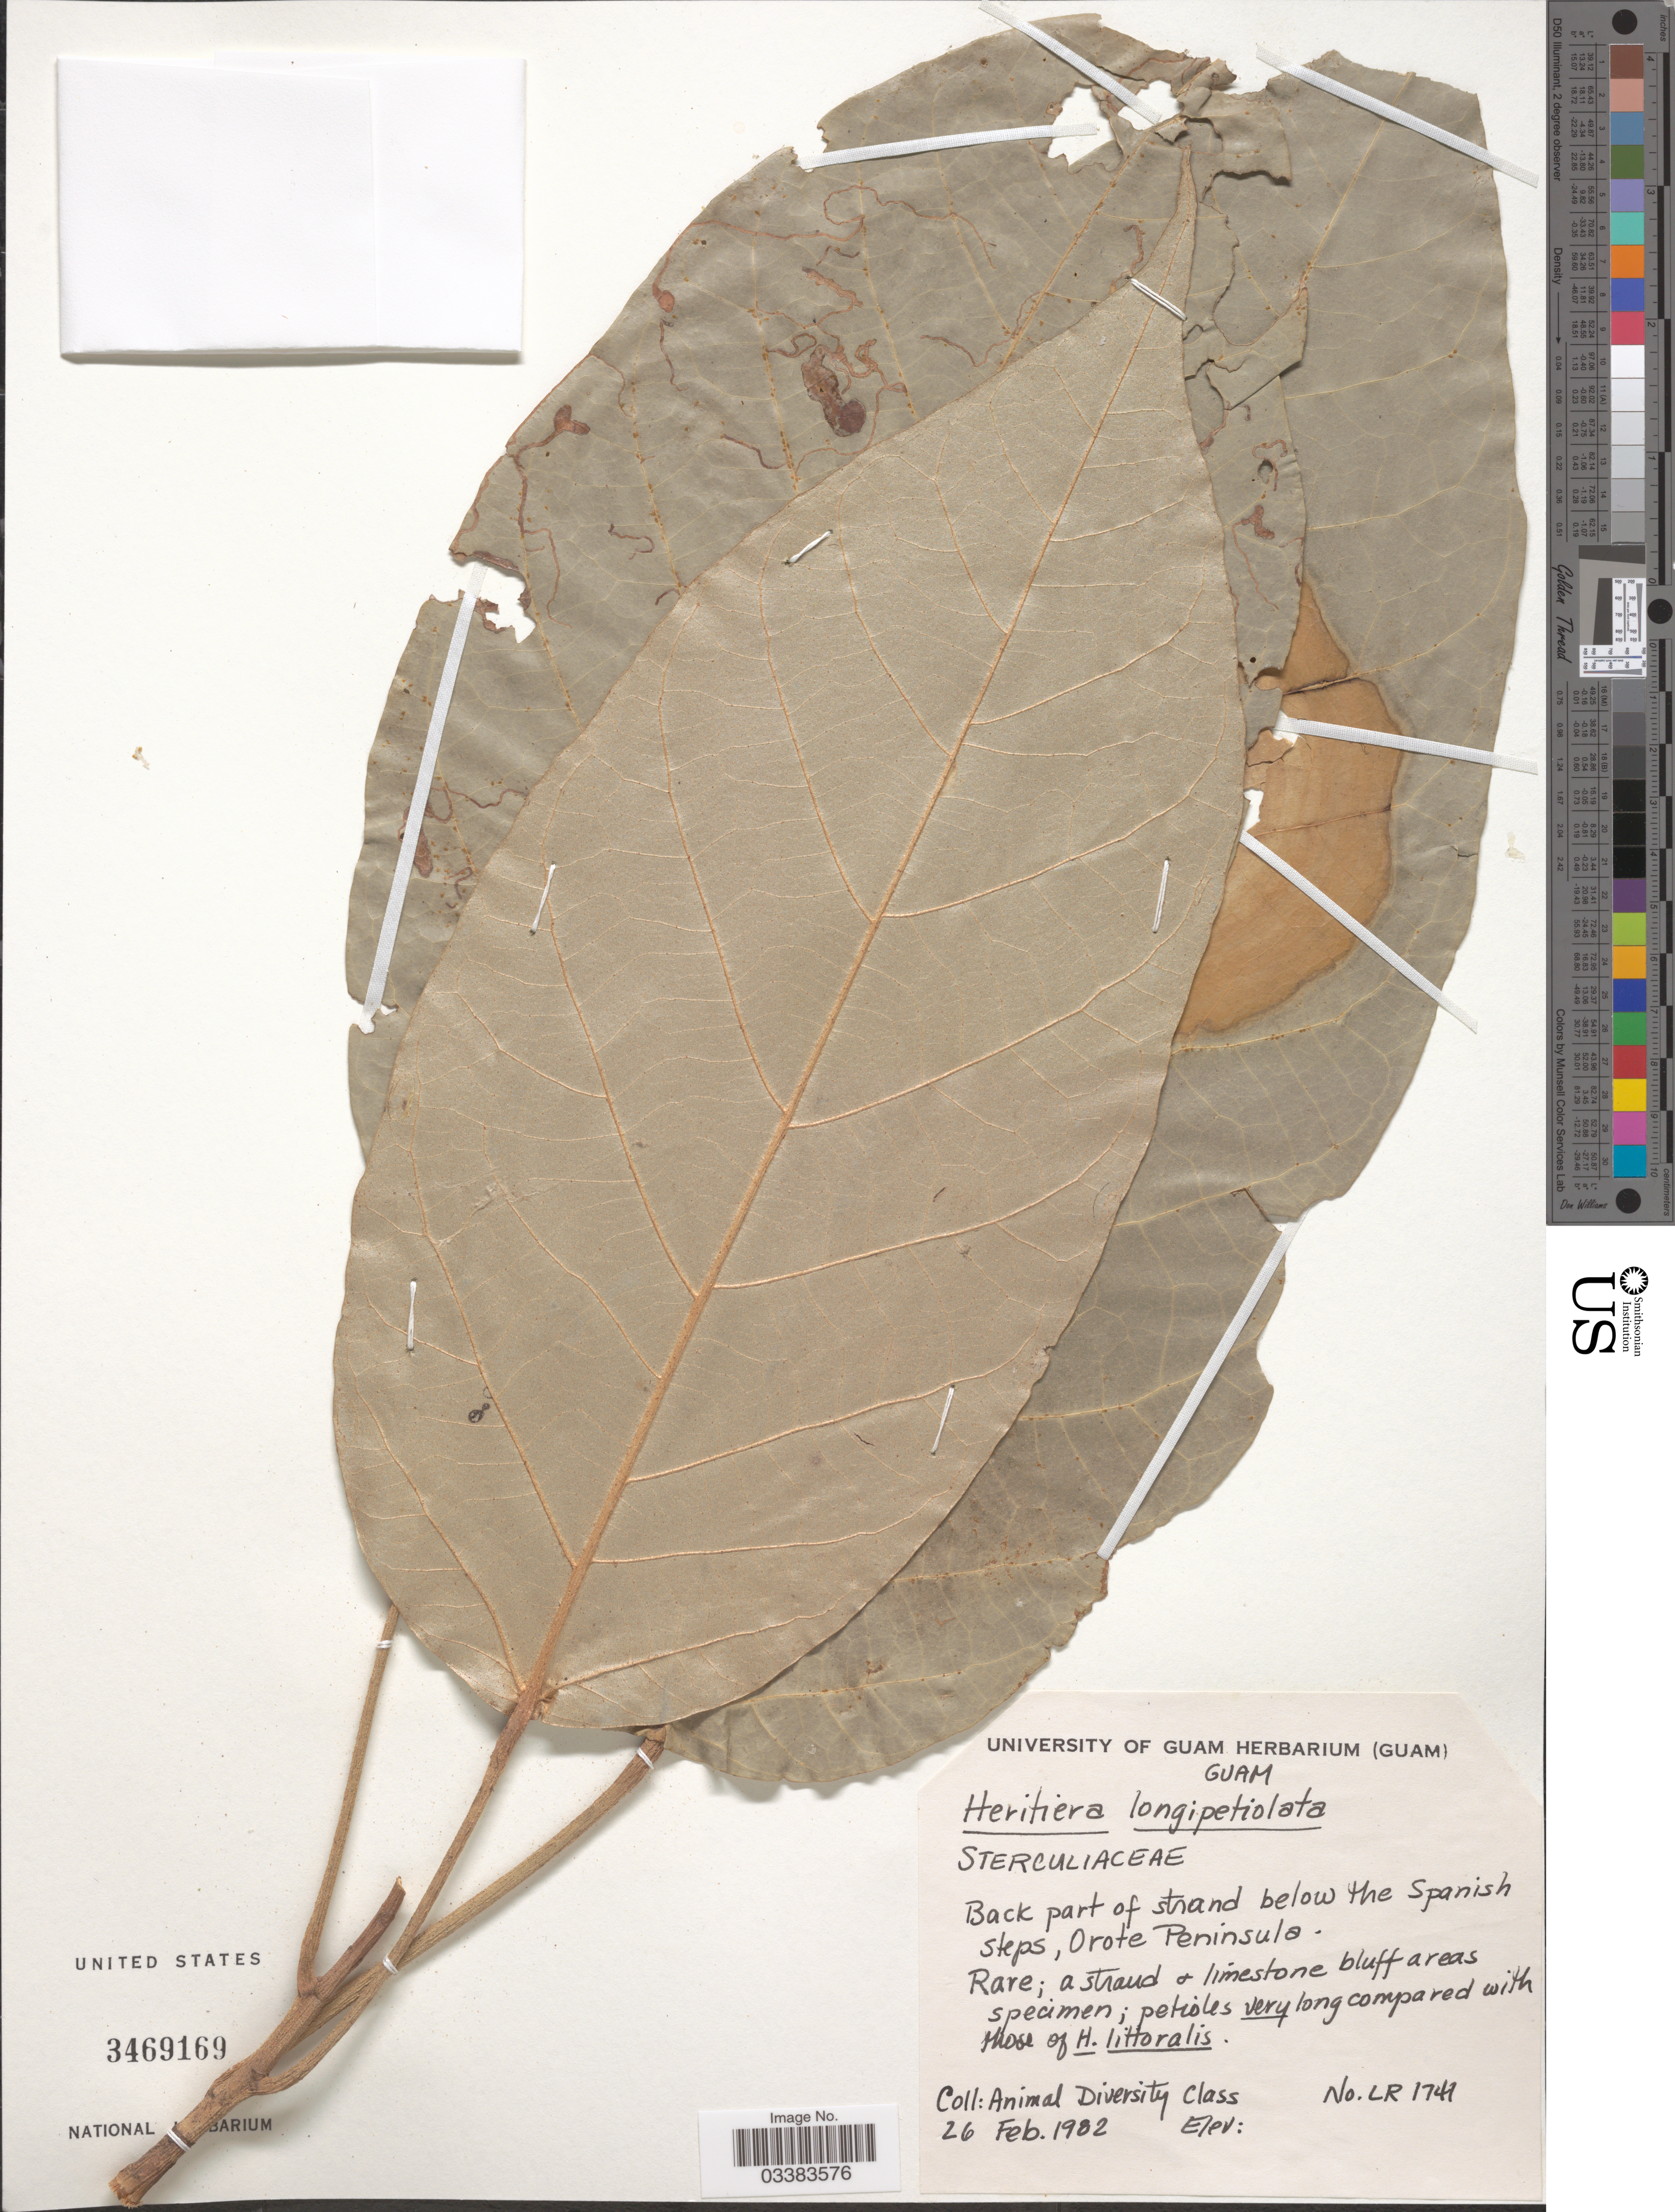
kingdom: Plantae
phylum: Tracheophyta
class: Magnoliopsida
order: Malvales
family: Malvaceae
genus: Heritiera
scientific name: Heritiera longipetiolata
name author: Kaneh.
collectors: Animal Diversity Class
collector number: LR1741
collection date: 1982-02-26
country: Guam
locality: Back part of strand below the Spanish steps, Orote Peninsula.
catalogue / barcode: US 3469169